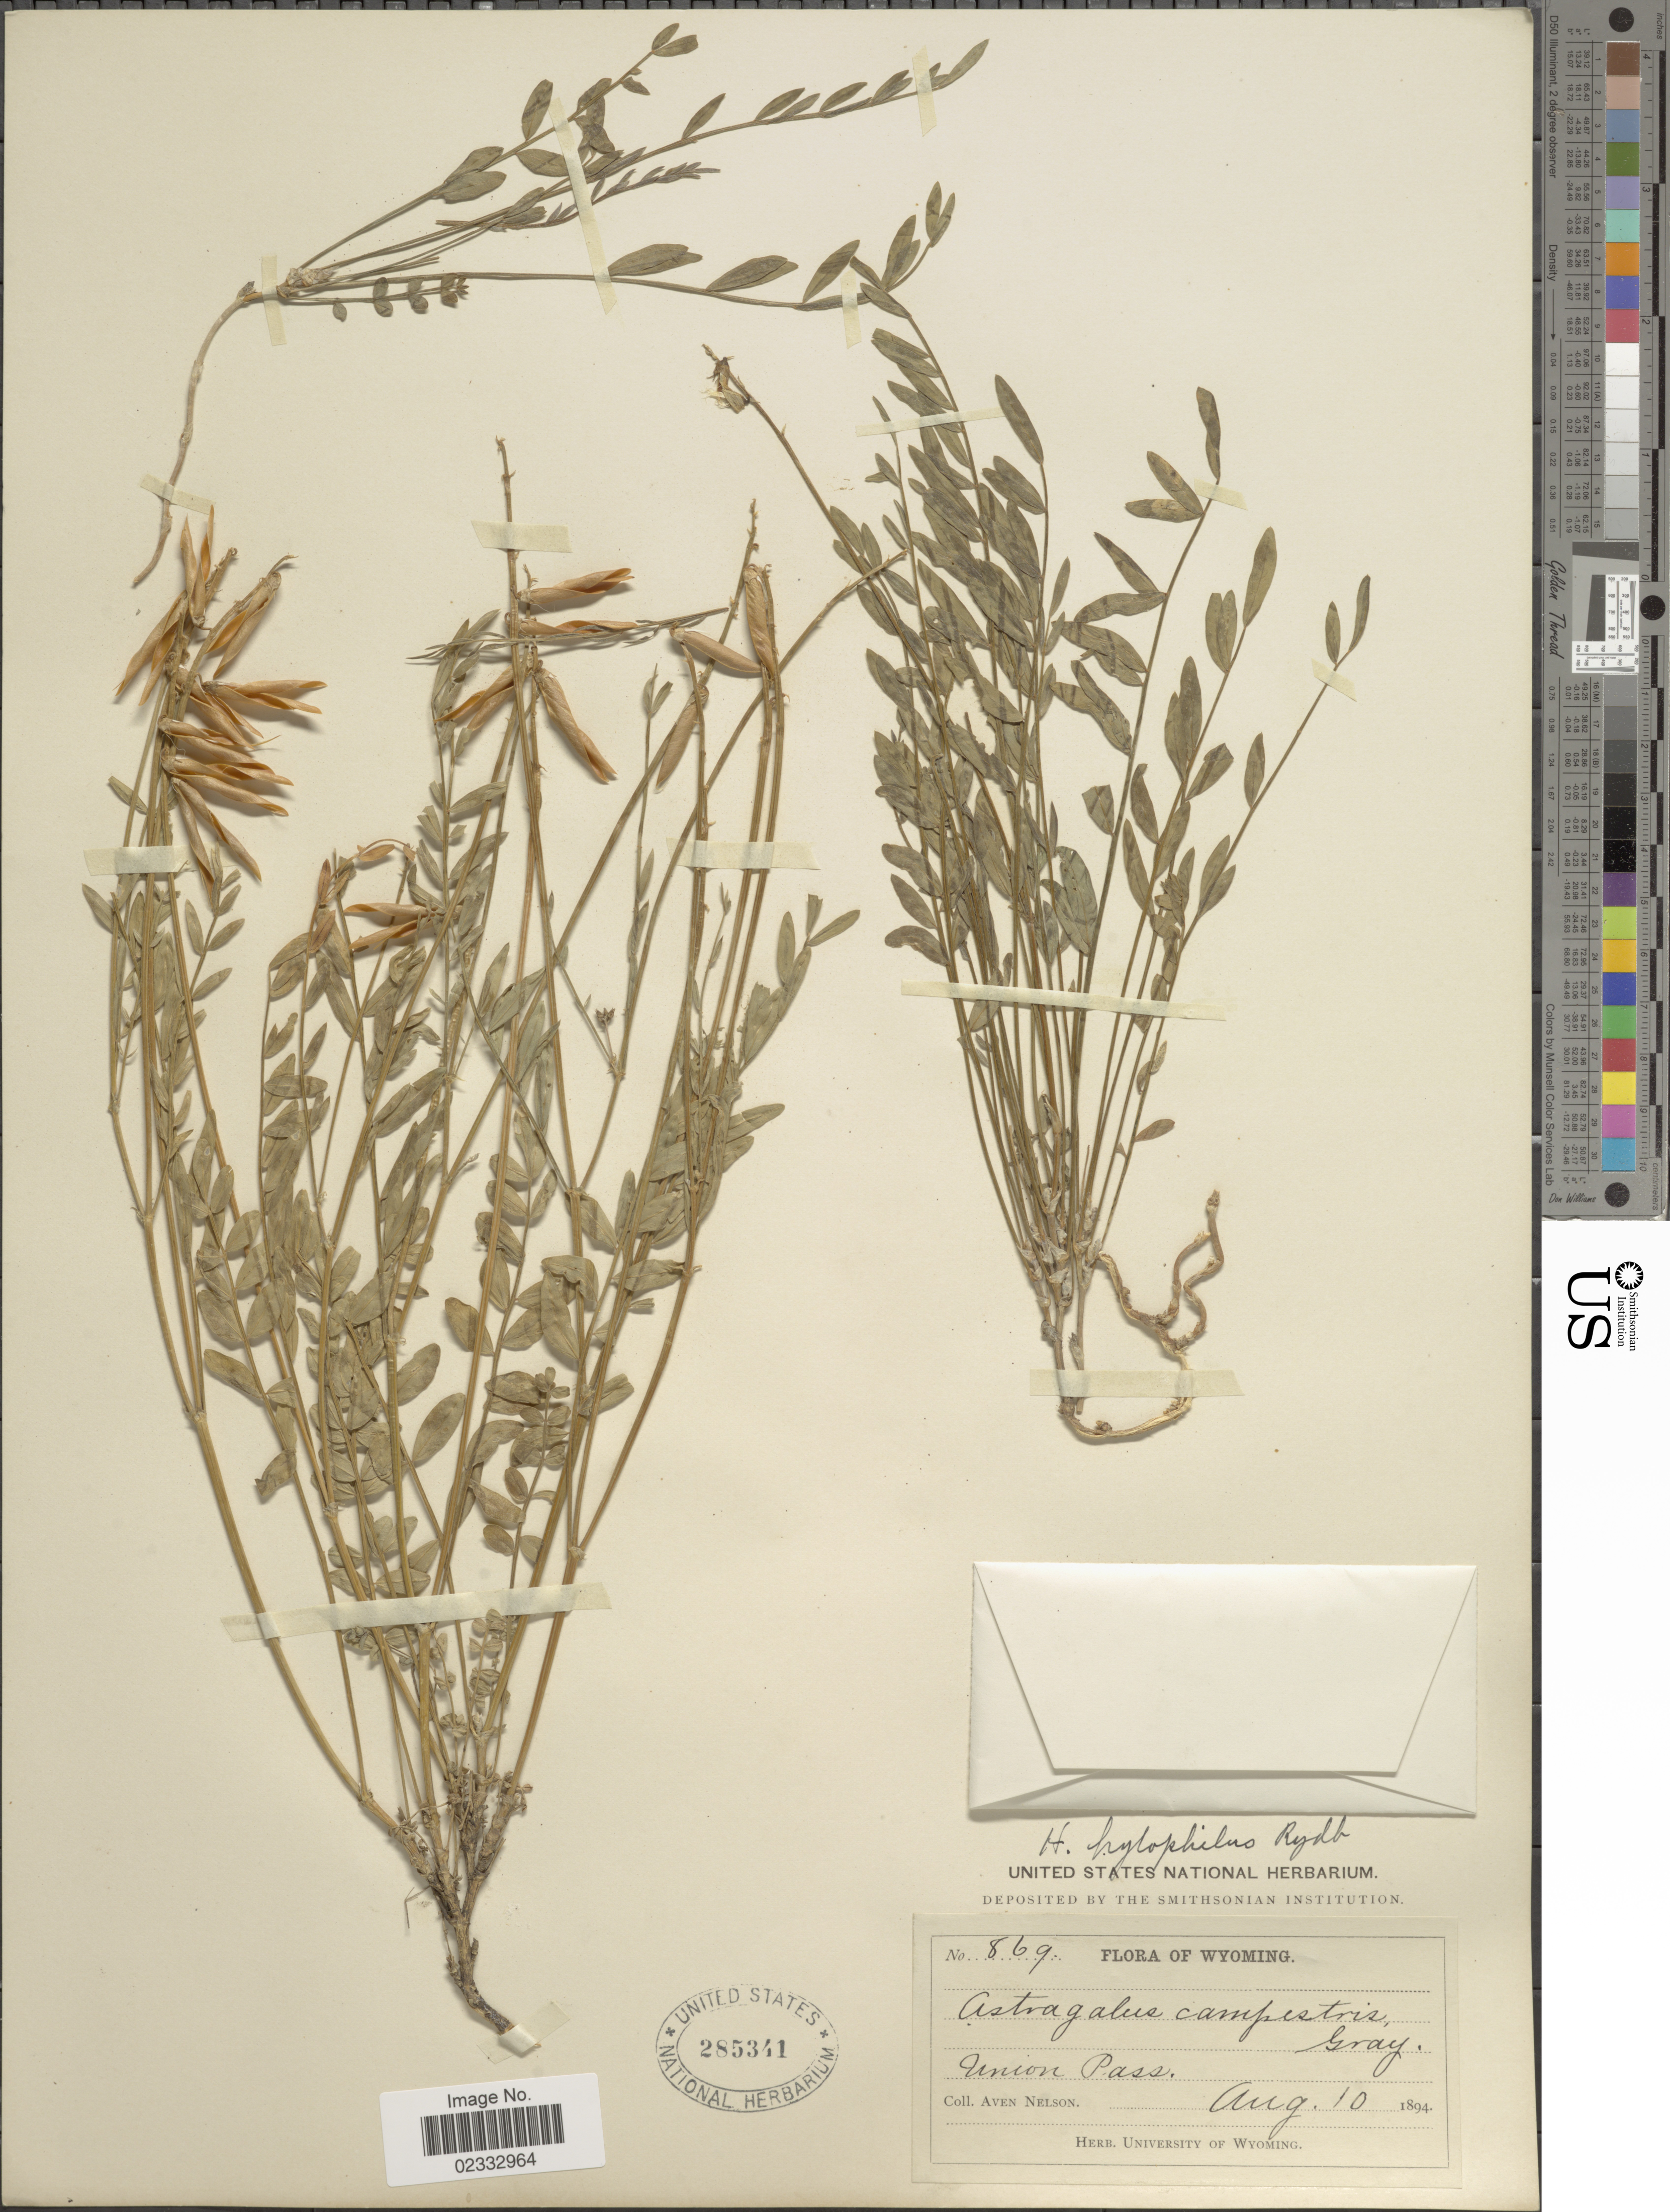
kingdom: Plantae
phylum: Tracheophyta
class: Magnoliopsida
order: Fabales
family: Fabaceae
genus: Astragalus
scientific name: Astragalus miser var. hylophilus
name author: (Rydb.) Barneby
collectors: A. Nelson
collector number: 869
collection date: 1894-08-10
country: United States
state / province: Wyoming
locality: Union Pass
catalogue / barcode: US 285341